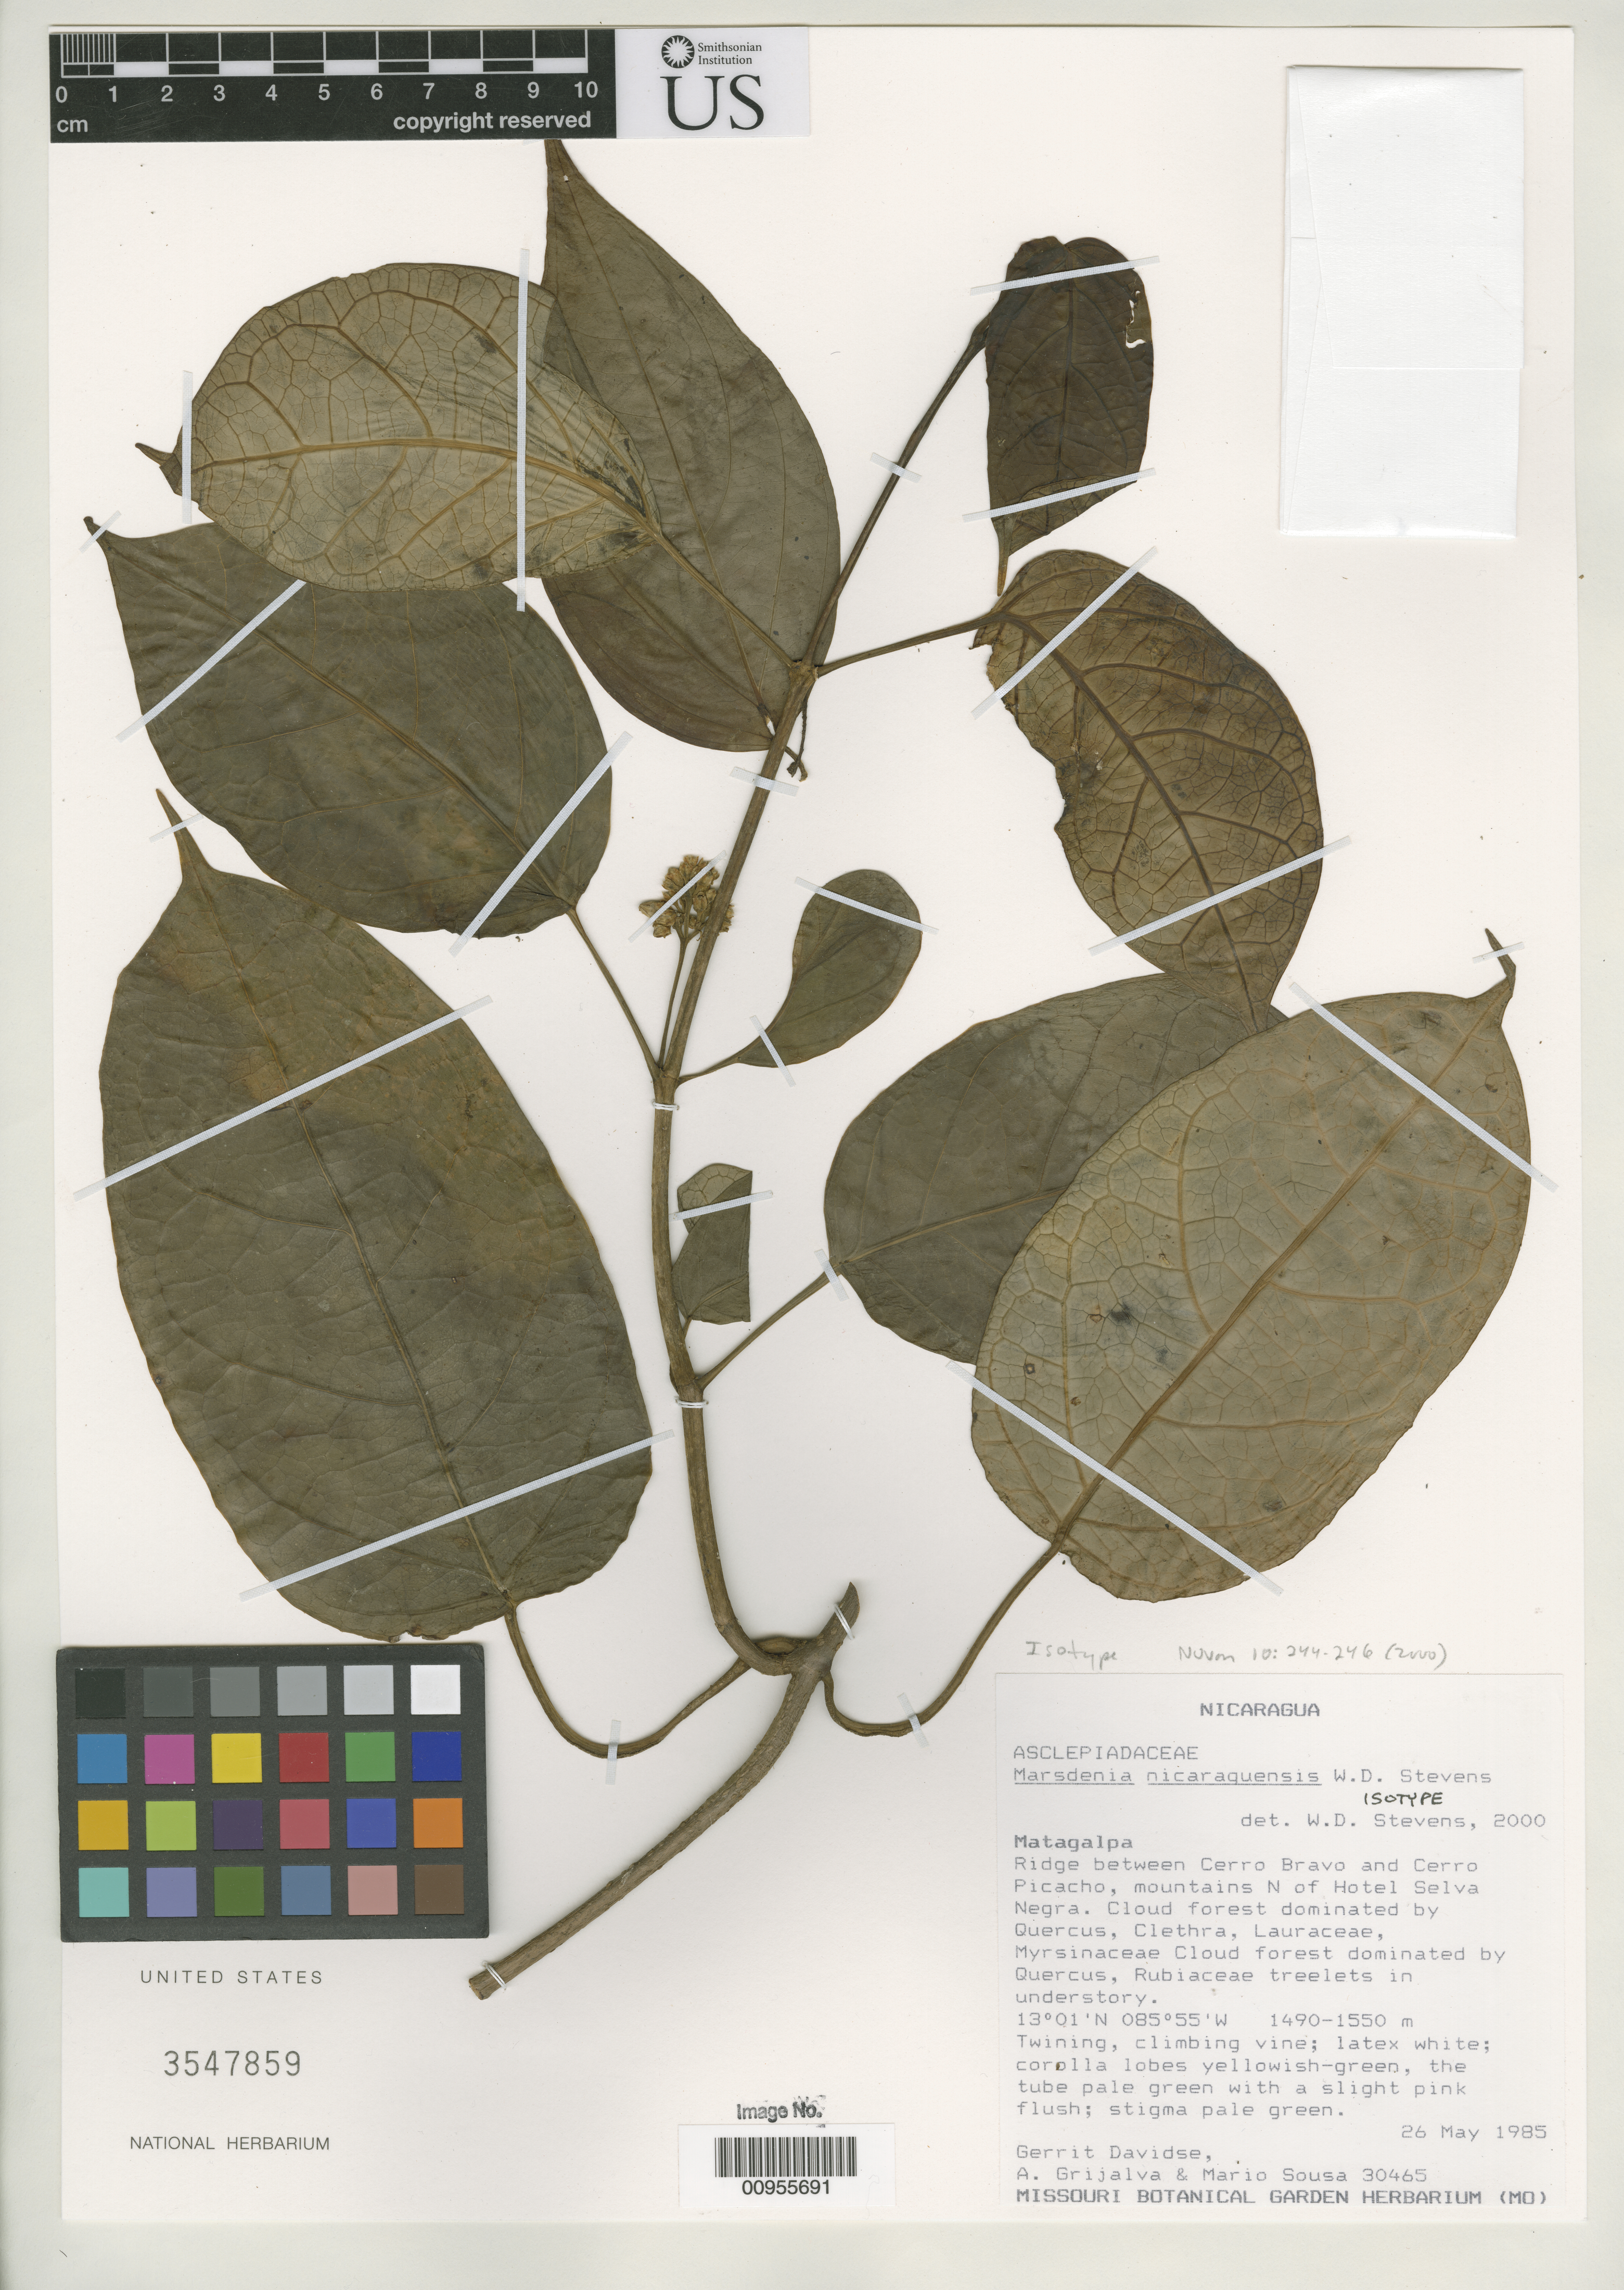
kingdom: Plantae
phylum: Tracheophyta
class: Magnoliopsida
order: Gentianales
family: Apocynaceae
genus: Marsdenia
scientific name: Marsdenia nicaraguensis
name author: W.D. Stevens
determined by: Stevens, W. Douglas, Missouri Botanical Garden (MO)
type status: Isotype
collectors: G. Davidse, A. Grijalva P. & M. Sousa S.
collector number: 30465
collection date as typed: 26 May 1985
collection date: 1985-05-26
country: Nicaragua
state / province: Matagalpa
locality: Ridge between Cerro Bravo and Cerro Picacho, mountains N of Hotel Selva Negra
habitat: Cloud forest.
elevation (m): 1490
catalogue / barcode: US 3547859